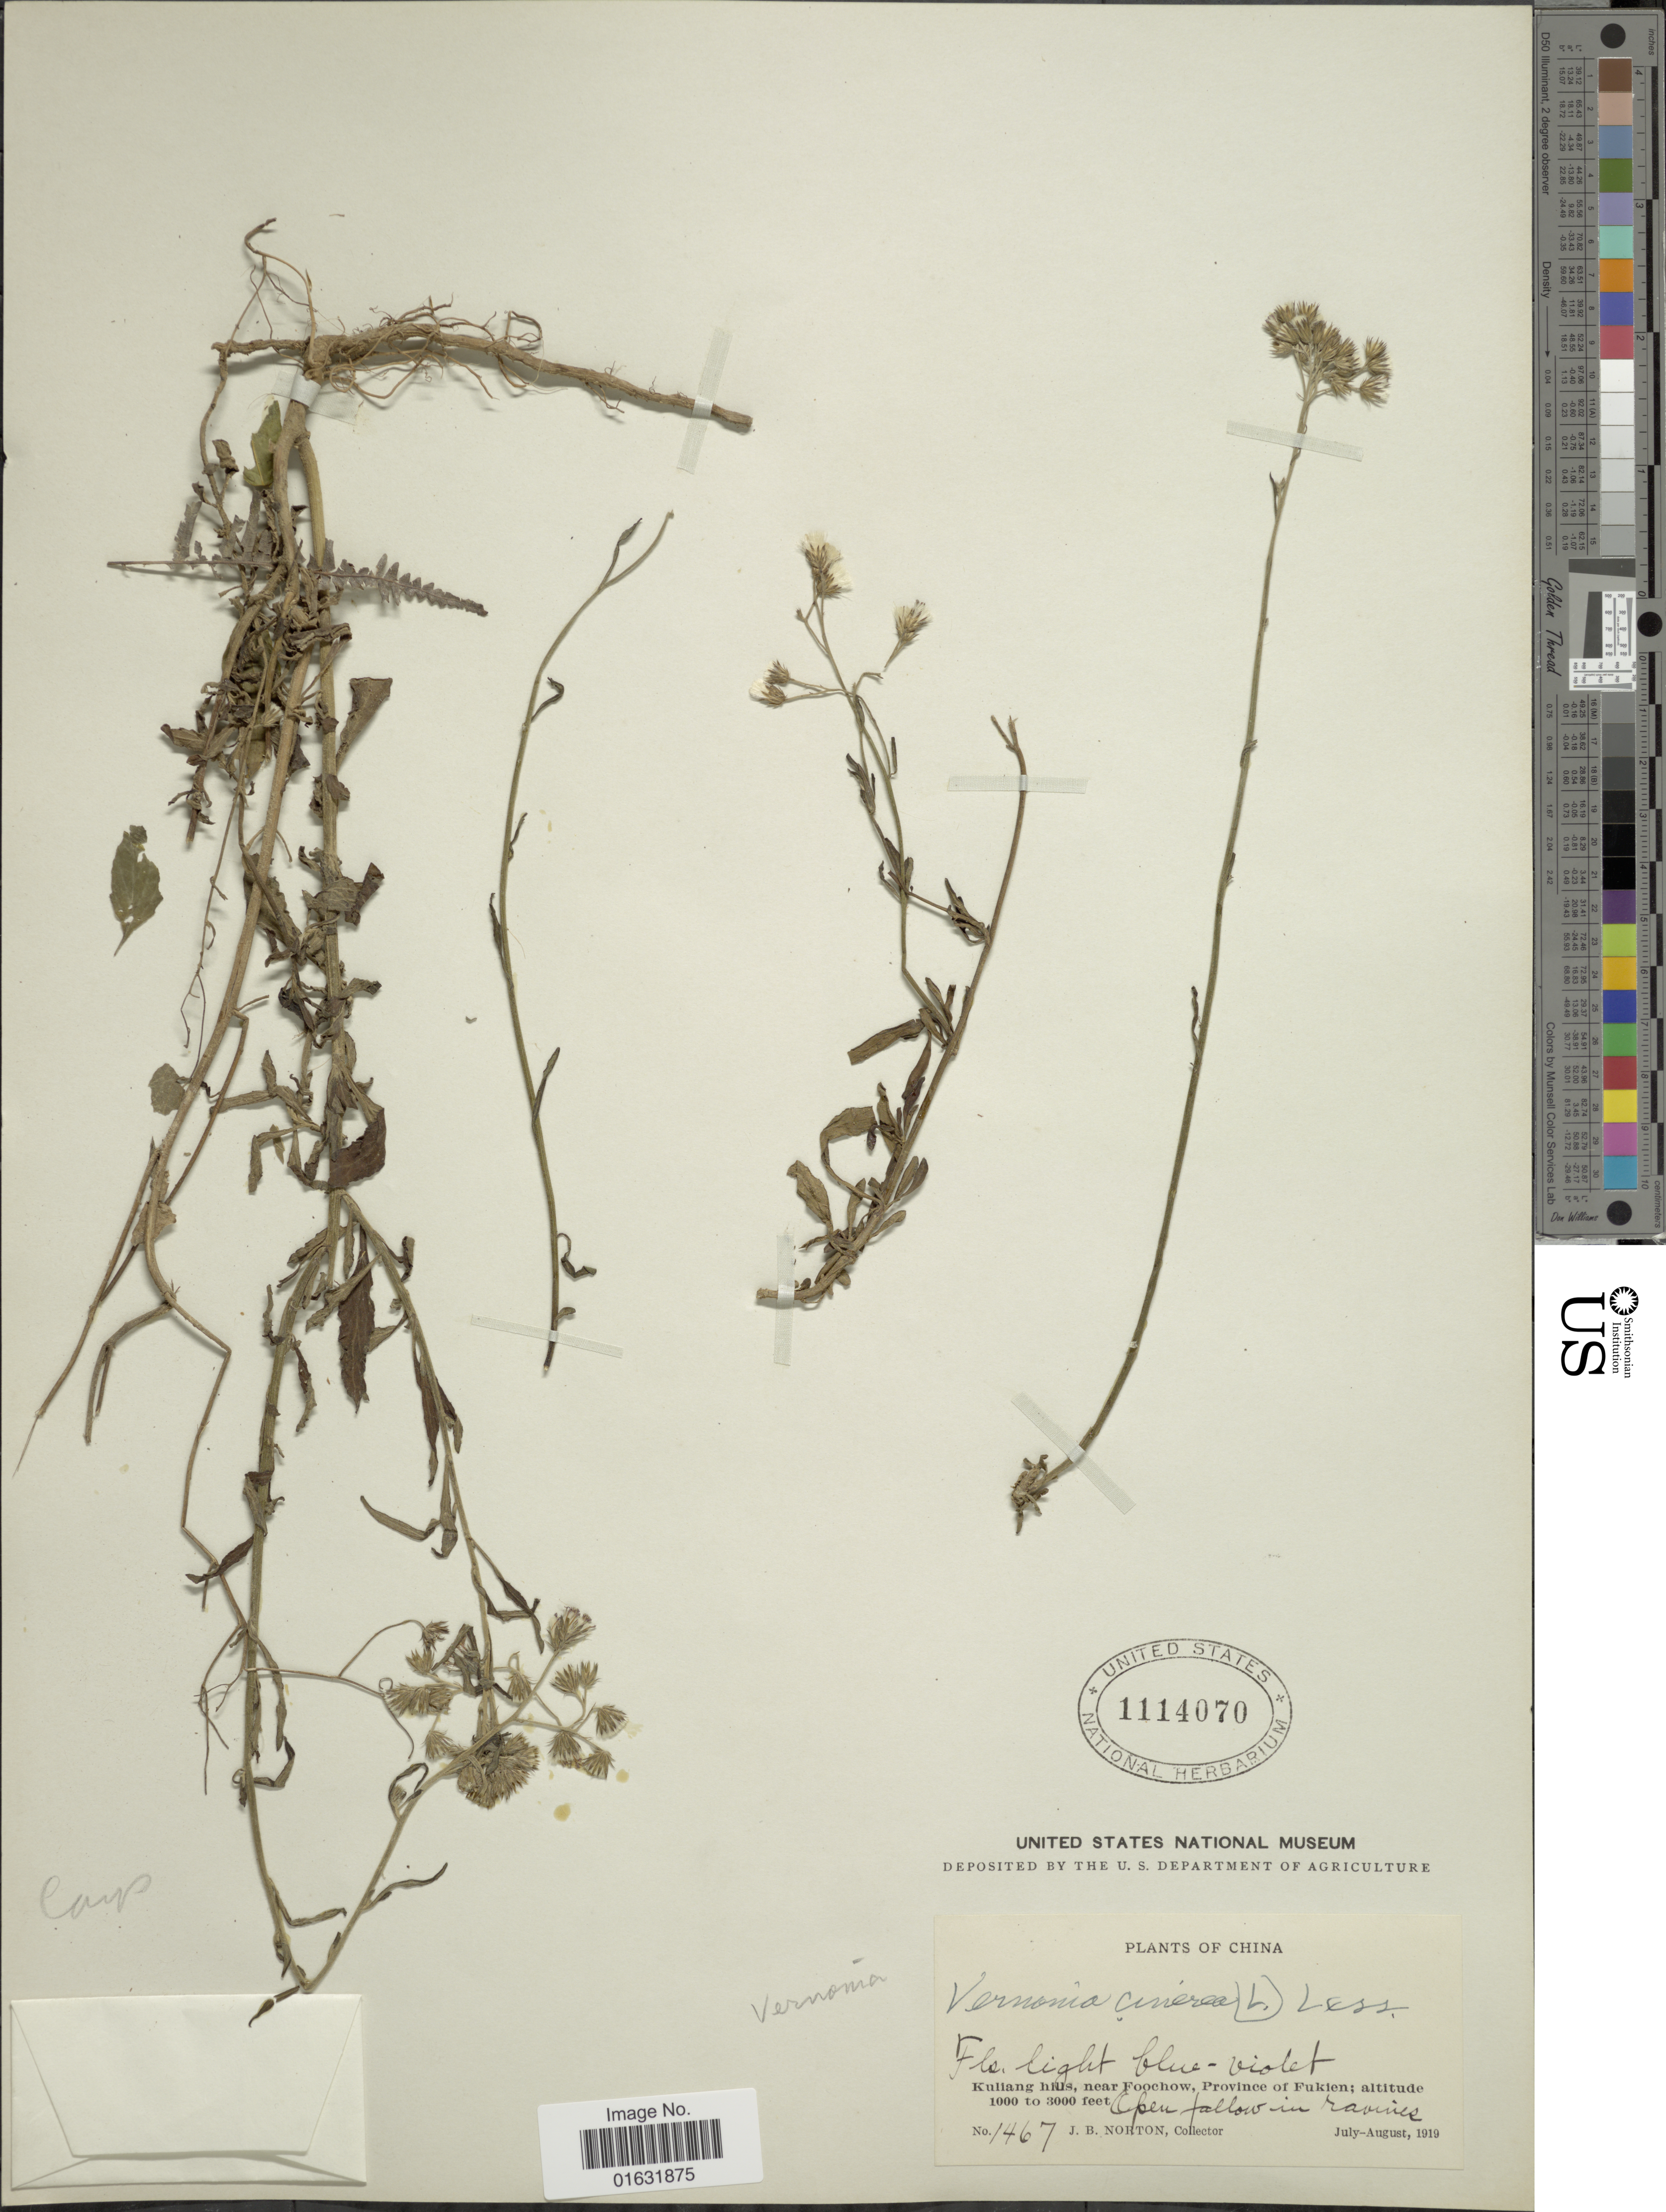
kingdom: Plantae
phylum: Tracheophyta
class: Magnoliopsida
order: Asterales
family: Asteraceae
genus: Cyanthillium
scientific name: Cyanthillium cinereum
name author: (L.) H. Rob.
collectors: J. B. Norton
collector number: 1467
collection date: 1919-07/1919-08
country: China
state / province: Fujian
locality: Kuliang hills, near Foochow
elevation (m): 305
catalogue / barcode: US 1114070